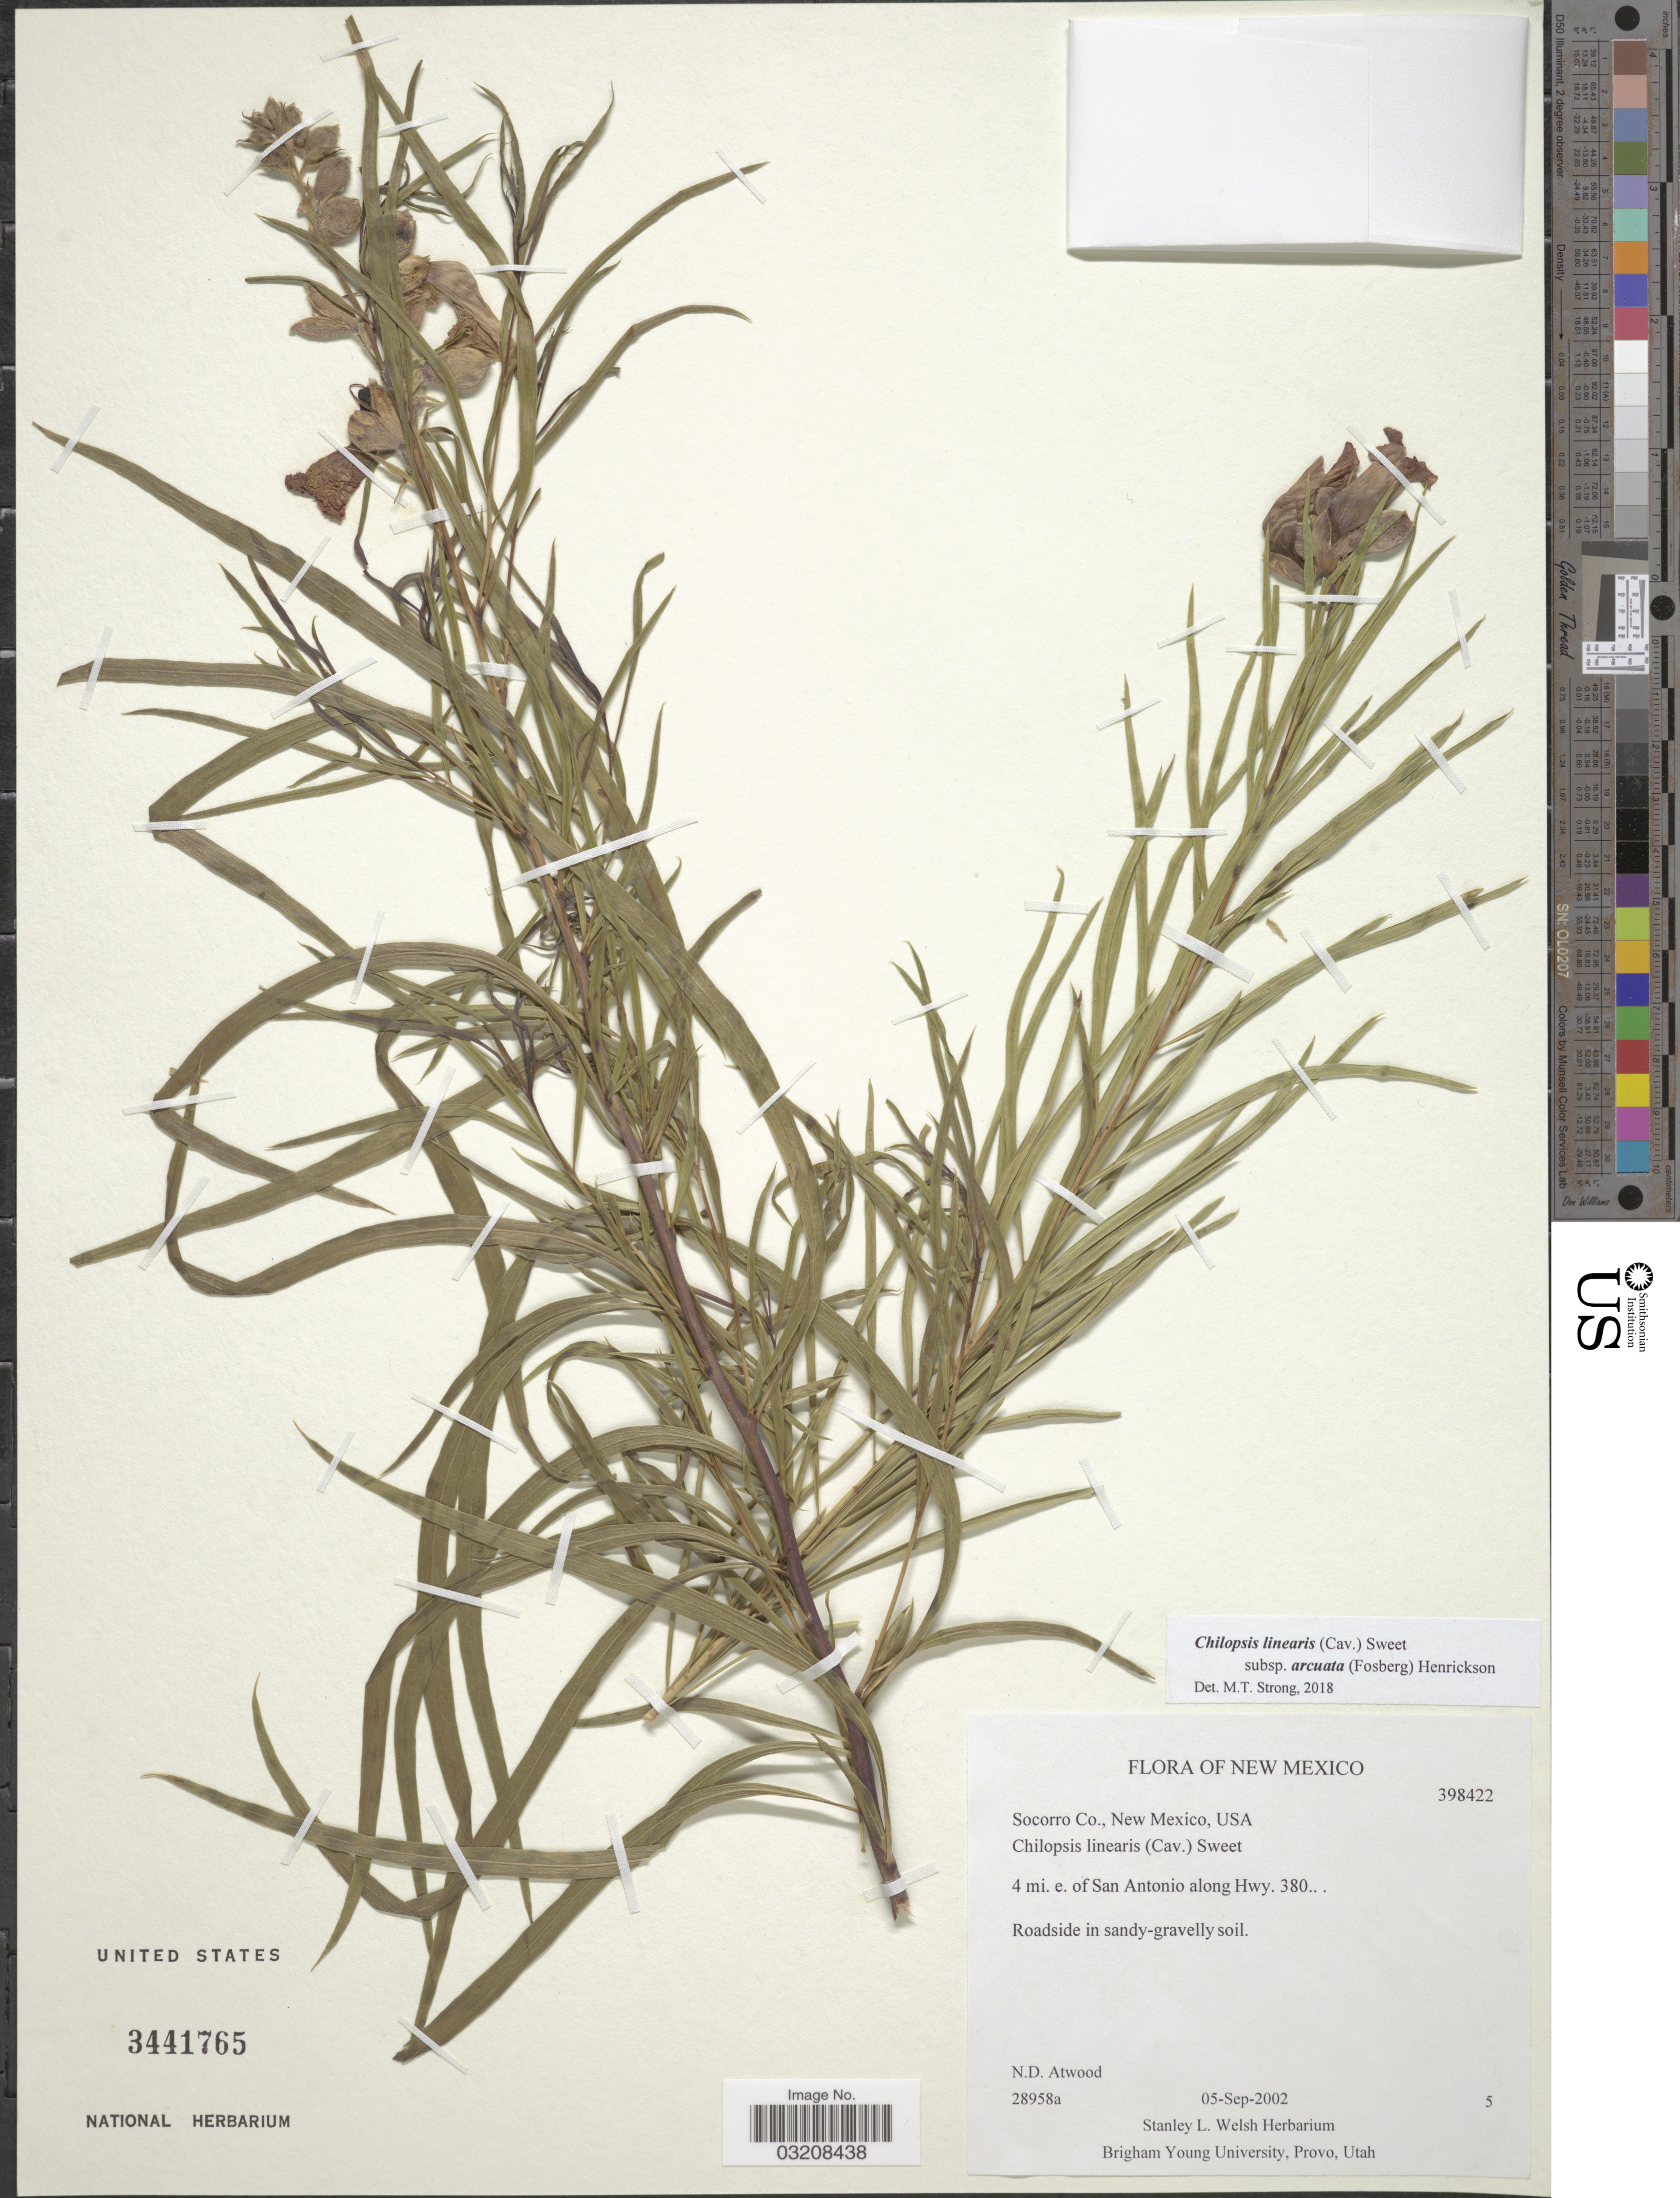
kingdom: Plantae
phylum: Tracheophyta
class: Magnoliopsida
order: Lamiales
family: Bignoniaceae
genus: Chilopsis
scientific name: Chilopsis linearis subsp. arcuata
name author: (Fosberg) Henrickson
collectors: N. Atwood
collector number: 28958a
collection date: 2002-09-05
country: United States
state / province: New Mexico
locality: Socorro Co., New Mexico, USA. 4 mi. e. of San Antonio along Hwy. 380.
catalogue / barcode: US 3441765